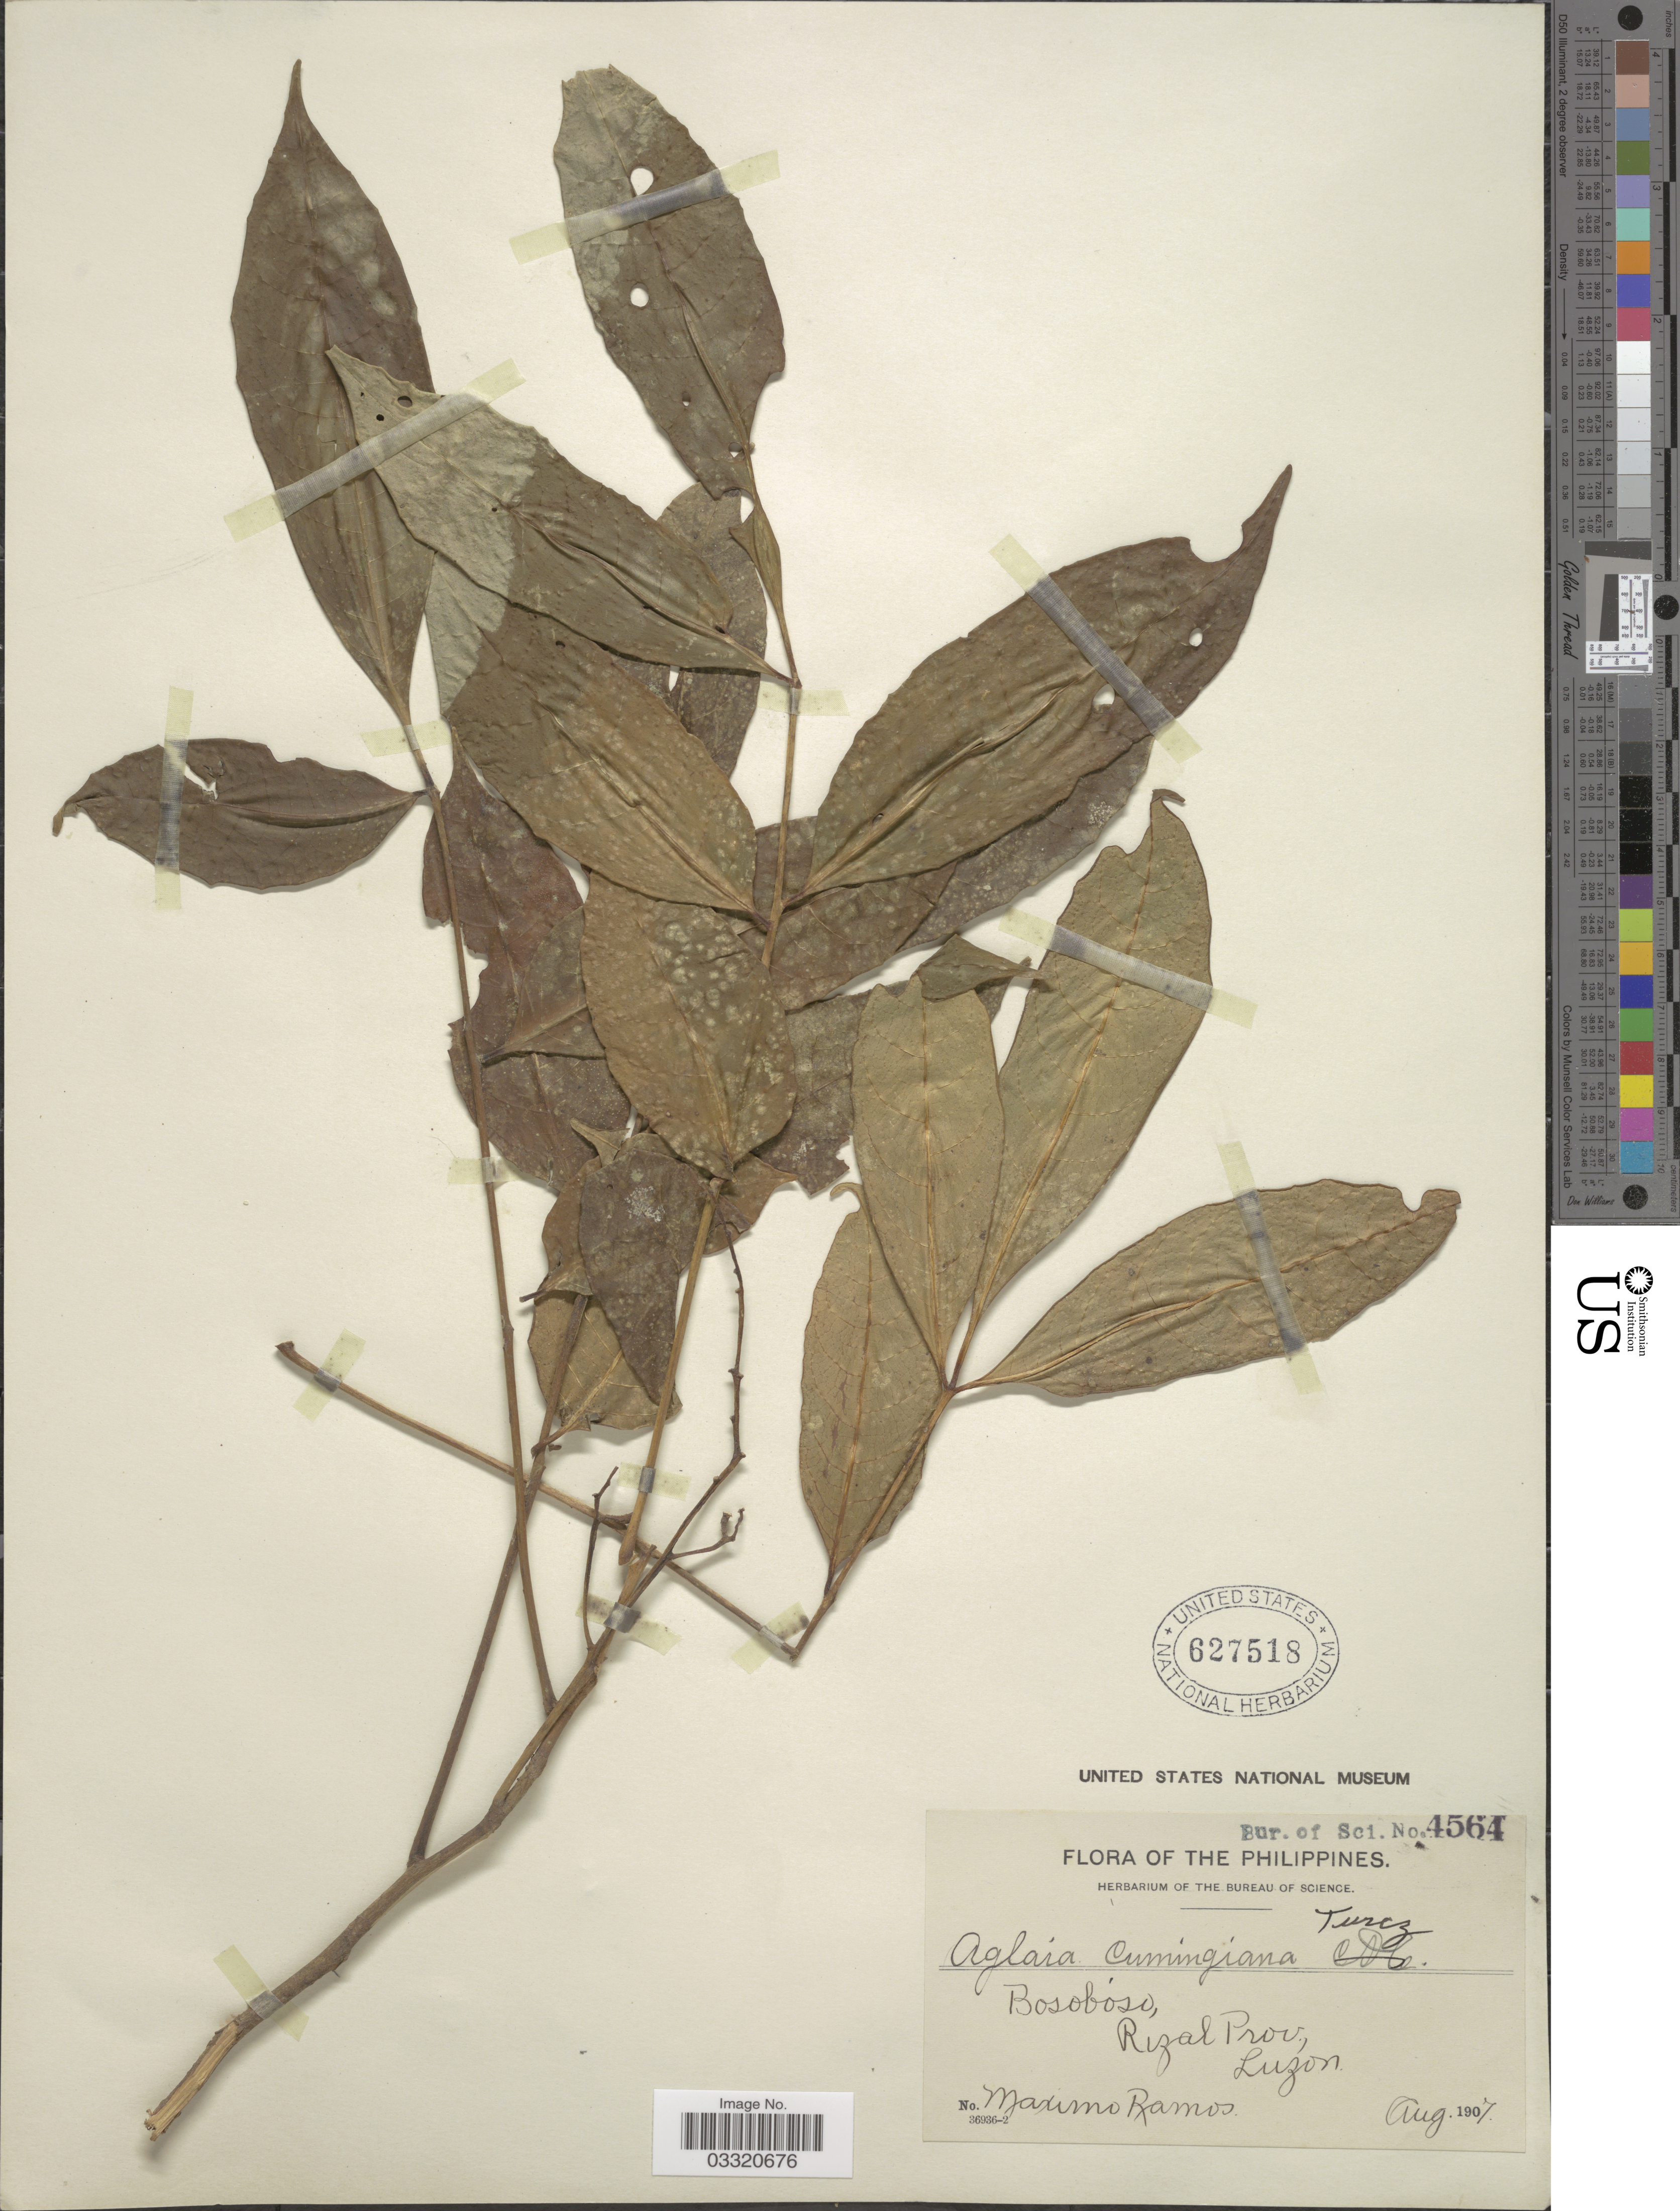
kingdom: Plantae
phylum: Tracheophyta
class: Magnoliopsida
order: Sapindales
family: Meliaceae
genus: Aglaia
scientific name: Aglaia cumingiana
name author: Turcz.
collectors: M. Ramos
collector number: Bur. of Sci. 4564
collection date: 1907-08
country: Philippines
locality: Bosoboso, Rizal Prov., Luzon.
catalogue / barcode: US 627518